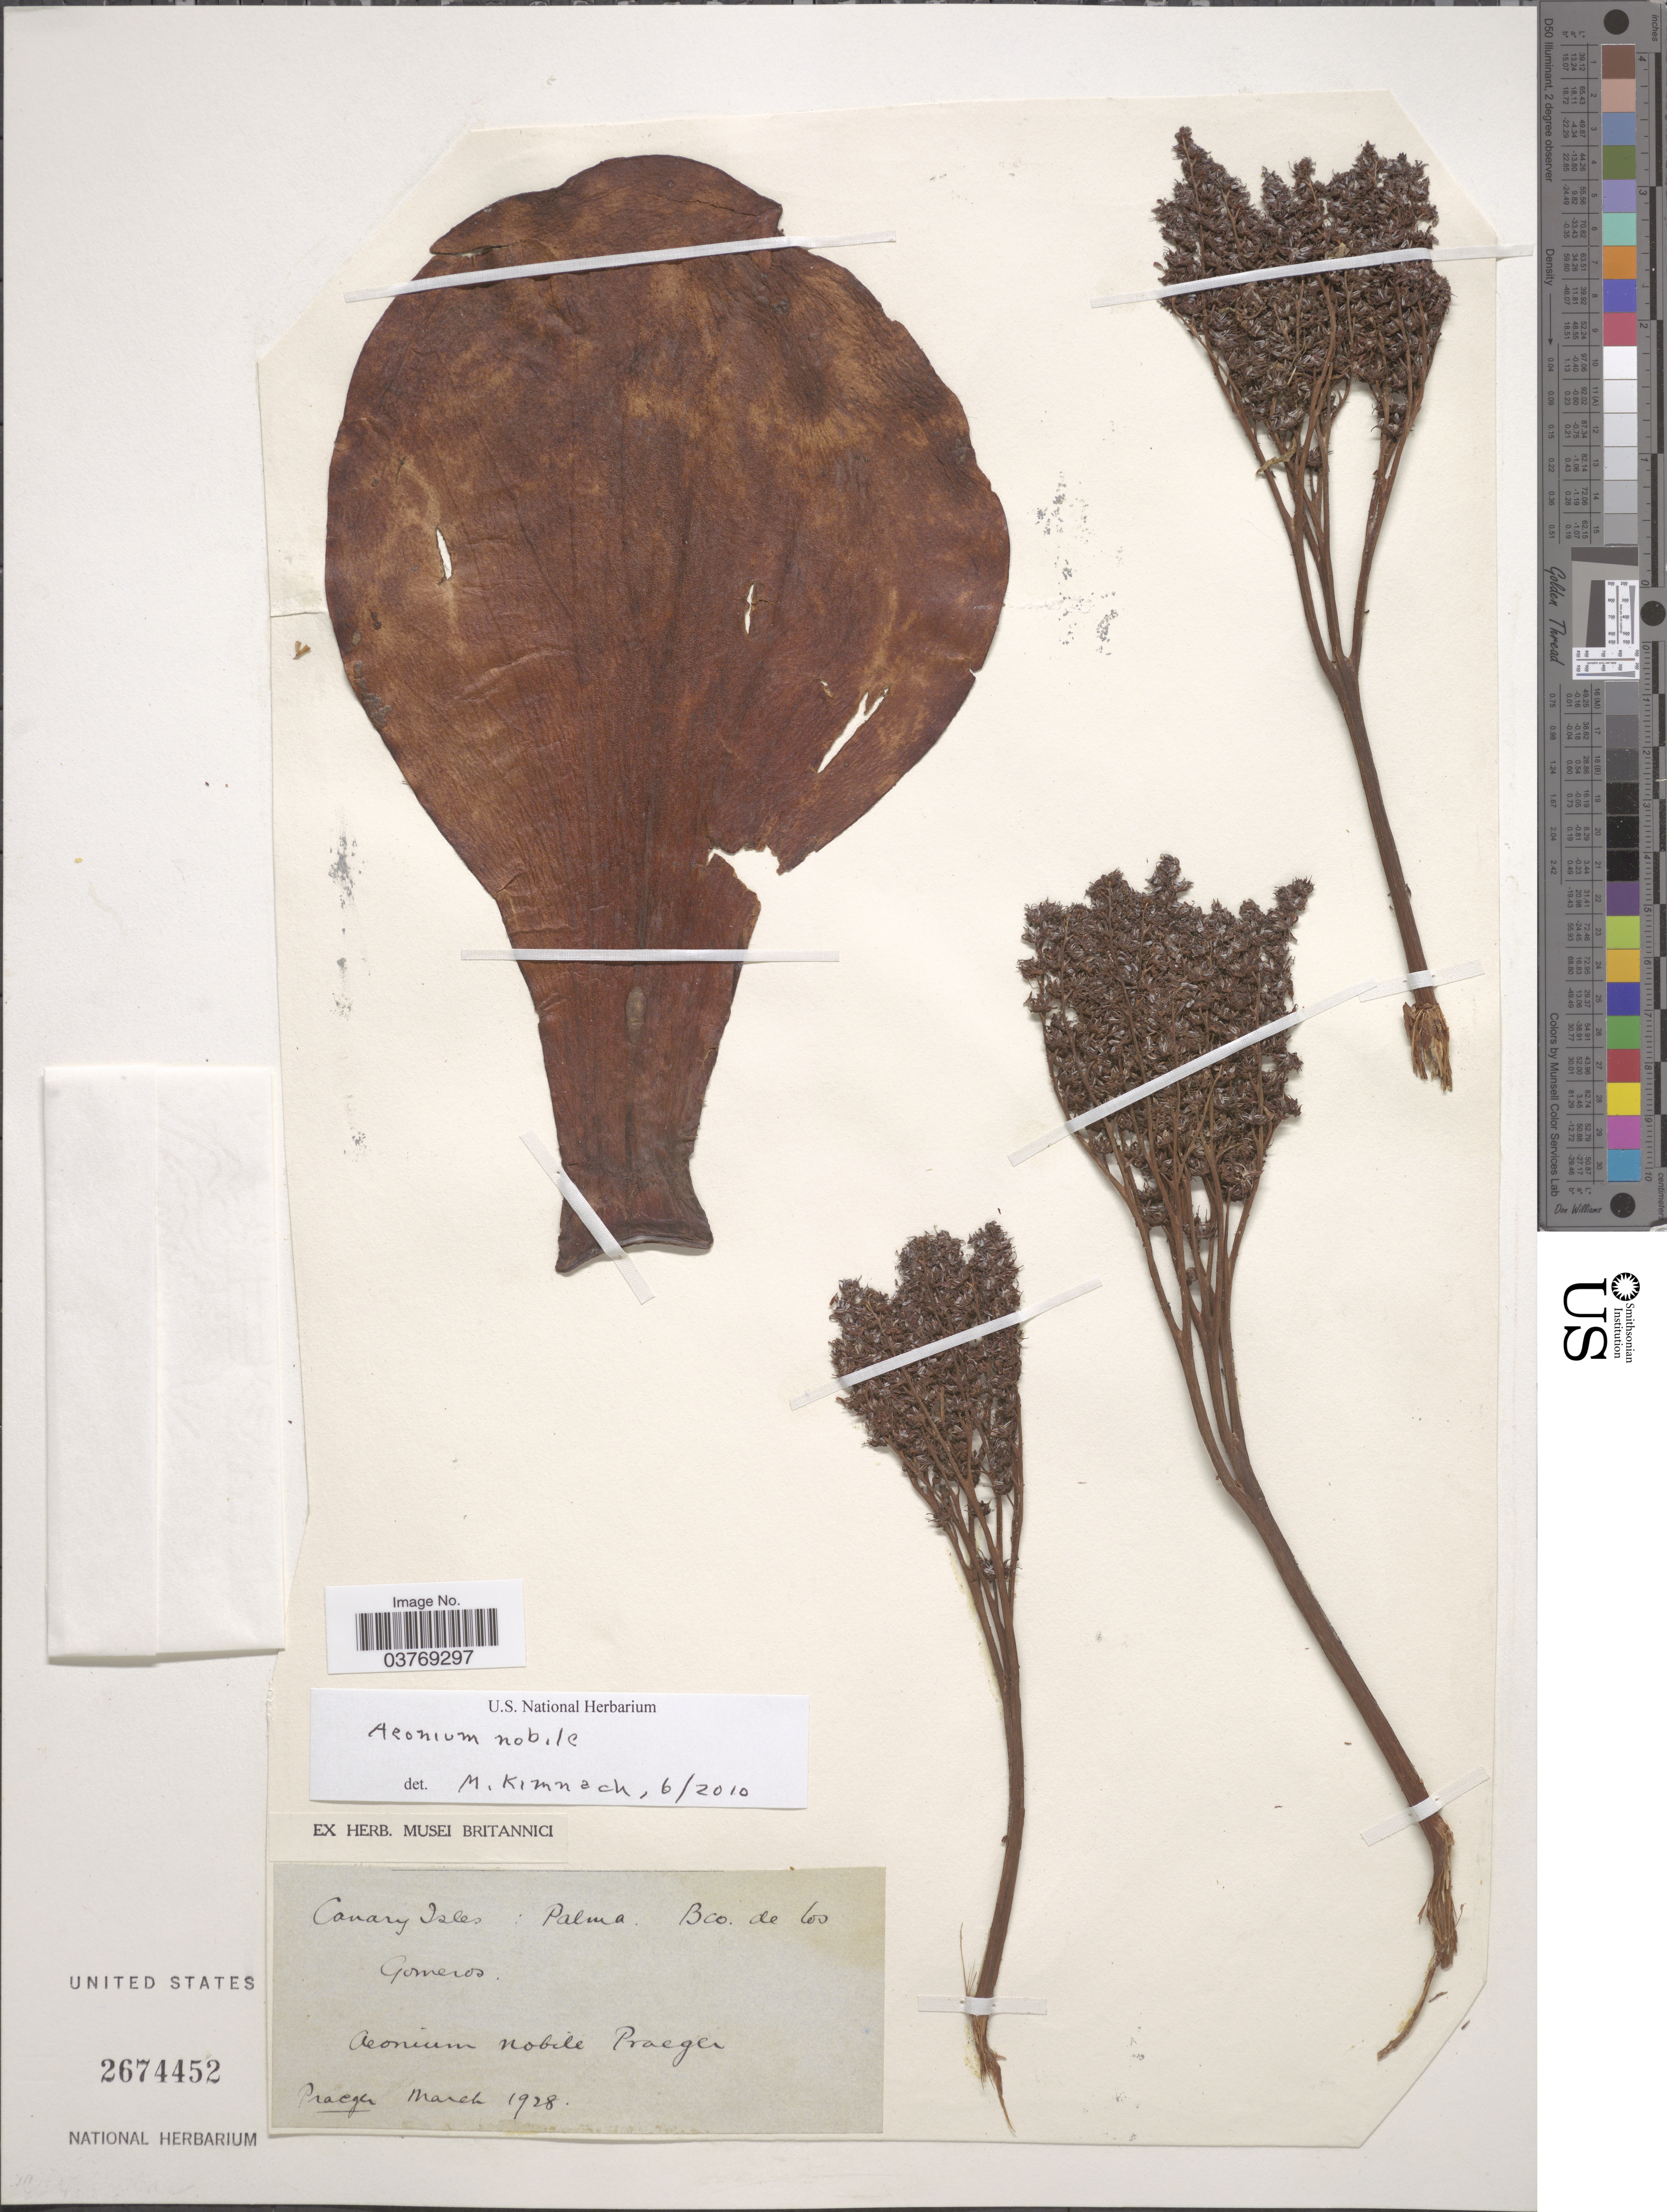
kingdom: Plantae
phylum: Tracheophyta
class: Magnoliopsida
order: Saxifragales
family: Crassulaceae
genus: Aeonium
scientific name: Aeonium nobile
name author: (Praeger) Praeger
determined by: Kimnach, M.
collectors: R. Praeger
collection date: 1928-03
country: Spain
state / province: Canarias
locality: Canary Isles: Palma Bco. de los Gomeros.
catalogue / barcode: US 2674452